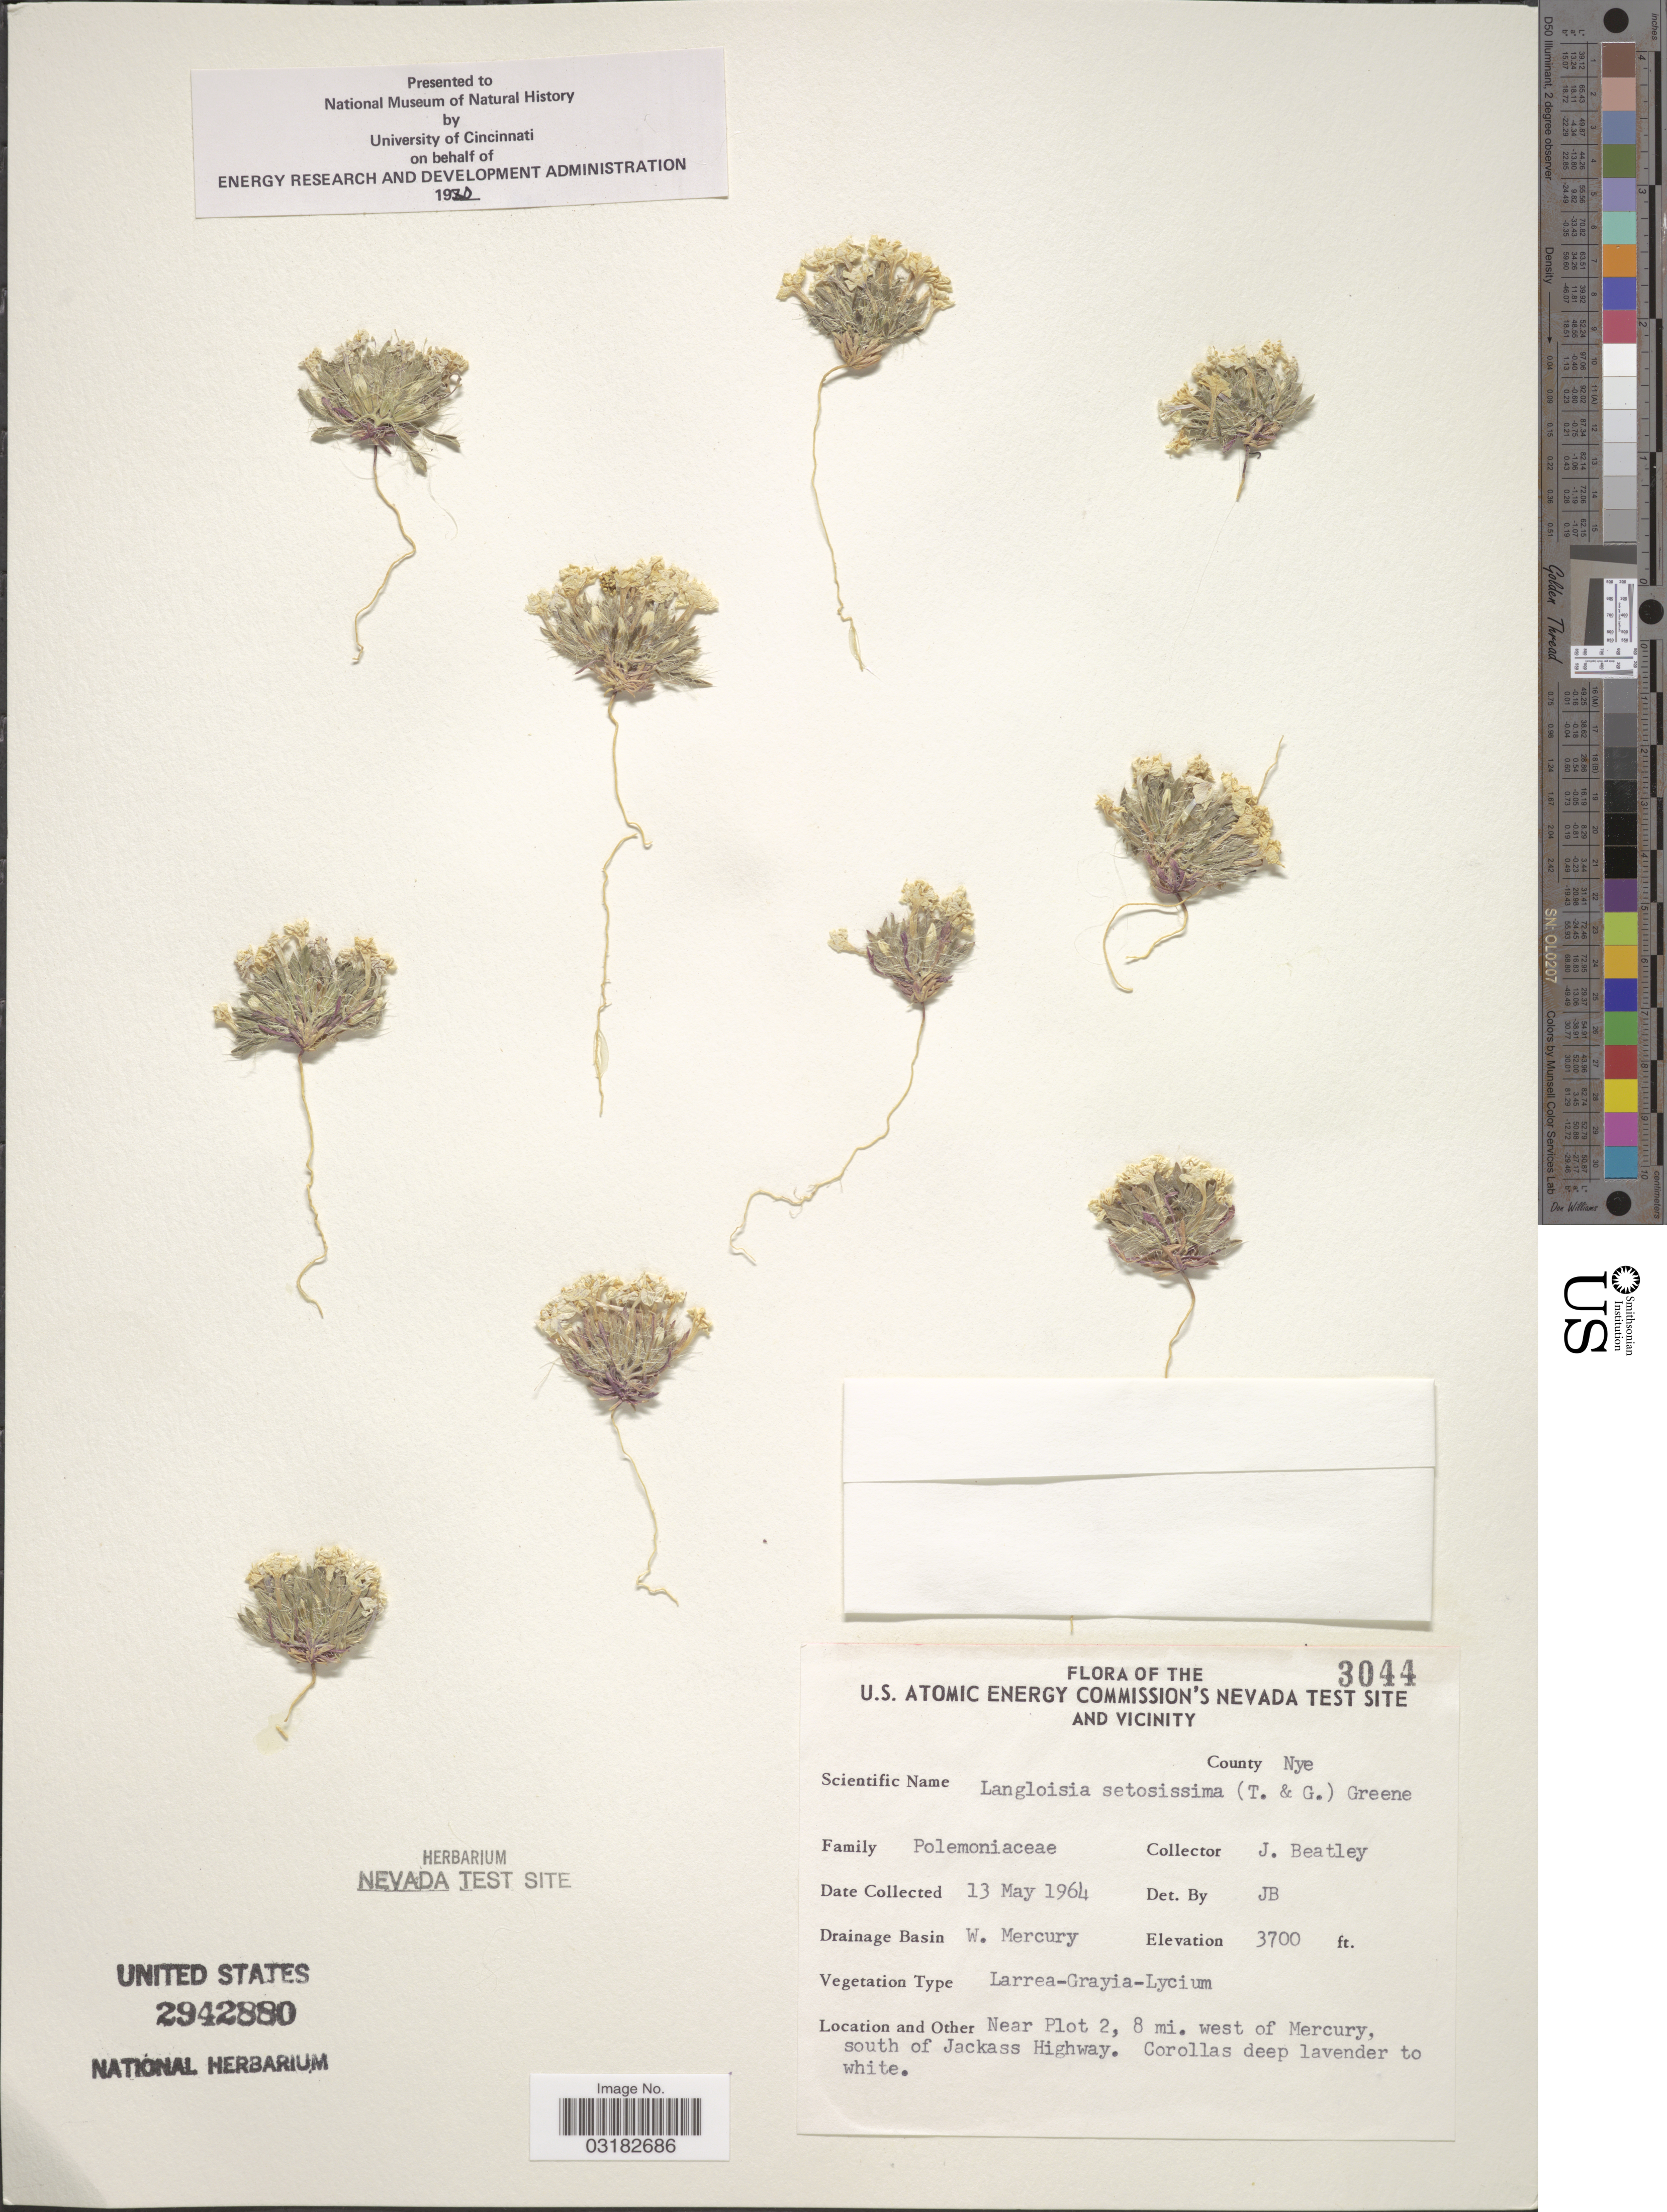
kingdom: Plantae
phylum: Tracheophyta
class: Magnoliopsida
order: Ericales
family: Polemoniaceae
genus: Langloisia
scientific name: Langloisia setosissima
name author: (Torr. & A. Gray) Greene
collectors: J. C. Beatley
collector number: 3044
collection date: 1964-05-13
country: United States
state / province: Nevada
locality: U.S. Atomic Energy Commission's Nevada Test Site and vicinity. County Nye. Drainage Basin W. Mercury. Near Plot 2, 8 mi. west of Mercury, south of Jackass Highway.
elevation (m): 1128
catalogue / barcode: US 2942880